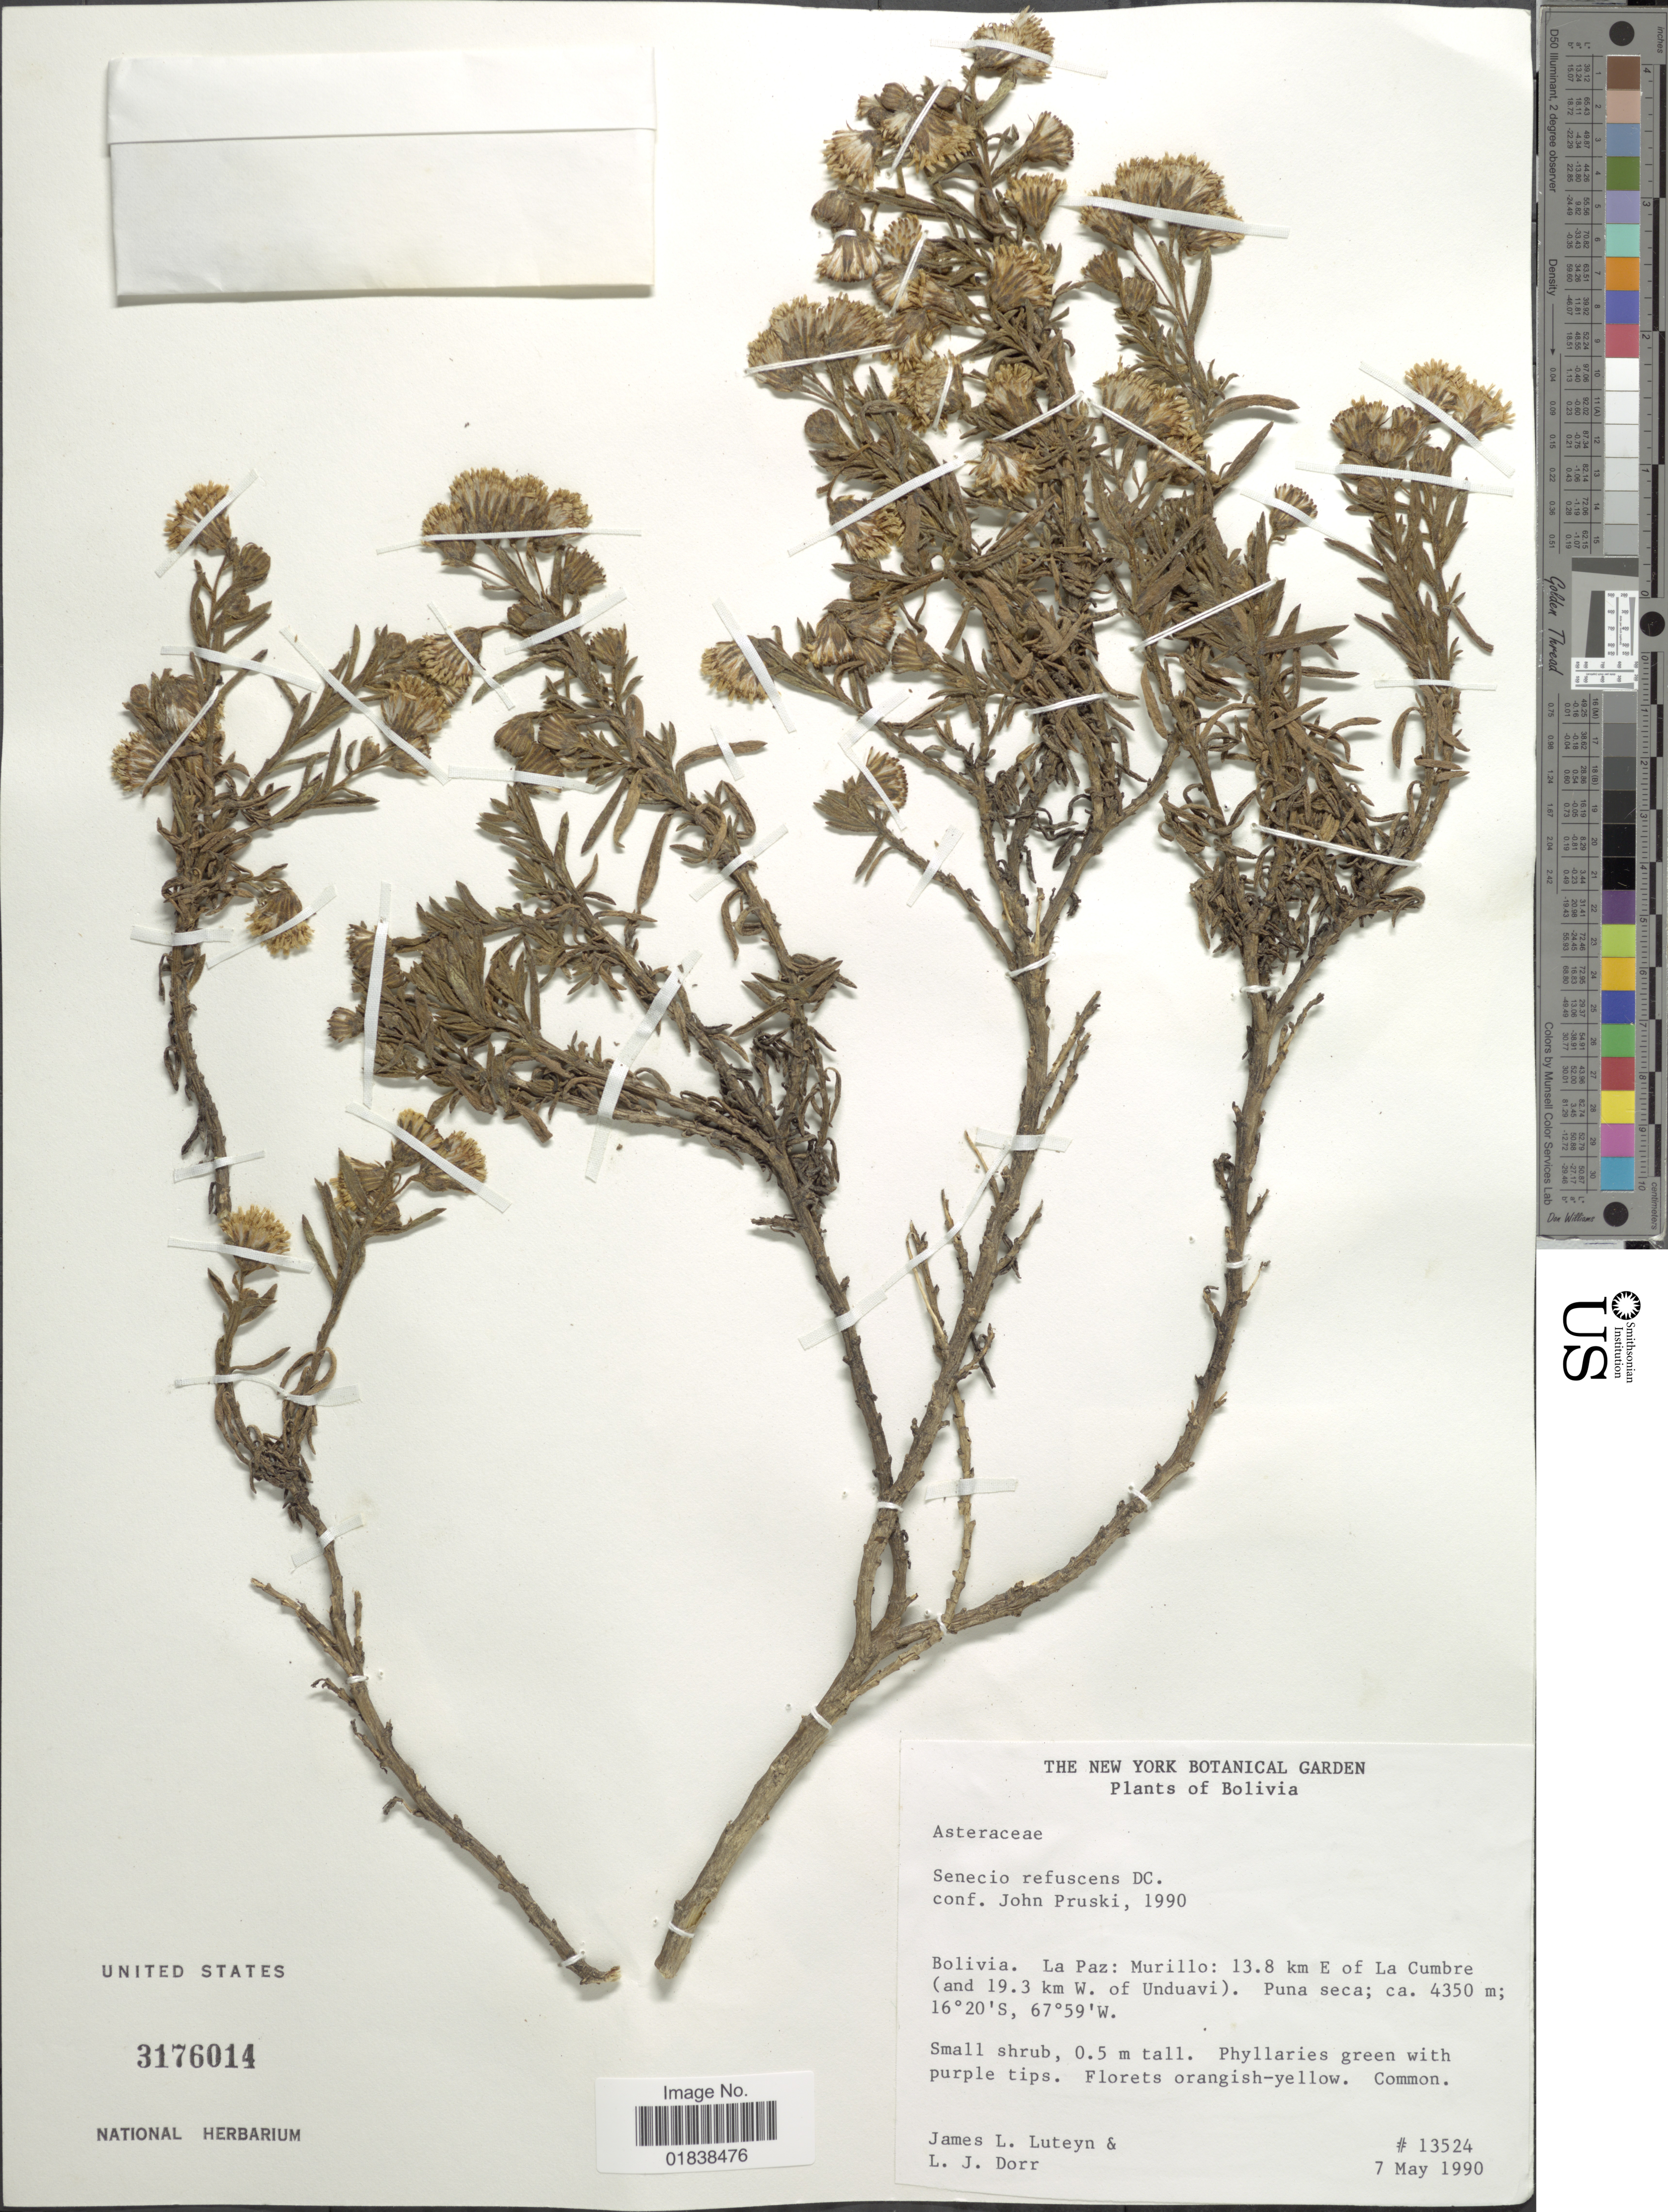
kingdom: Plantae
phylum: Tracheophyta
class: Magnoliopsida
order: Asterales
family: Asteraceae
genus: Senecio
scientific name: Senecio rufescens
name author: DC.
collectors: J. L. Luteyn & L. J. Dorr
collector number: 13524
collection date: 1990-05-07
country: Bolivia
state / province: La Paz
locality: Murillo, 13.8 km E of La Cumbre (and 19.3 km W of Unduavi)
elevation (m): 4350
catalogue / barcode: US 3176014